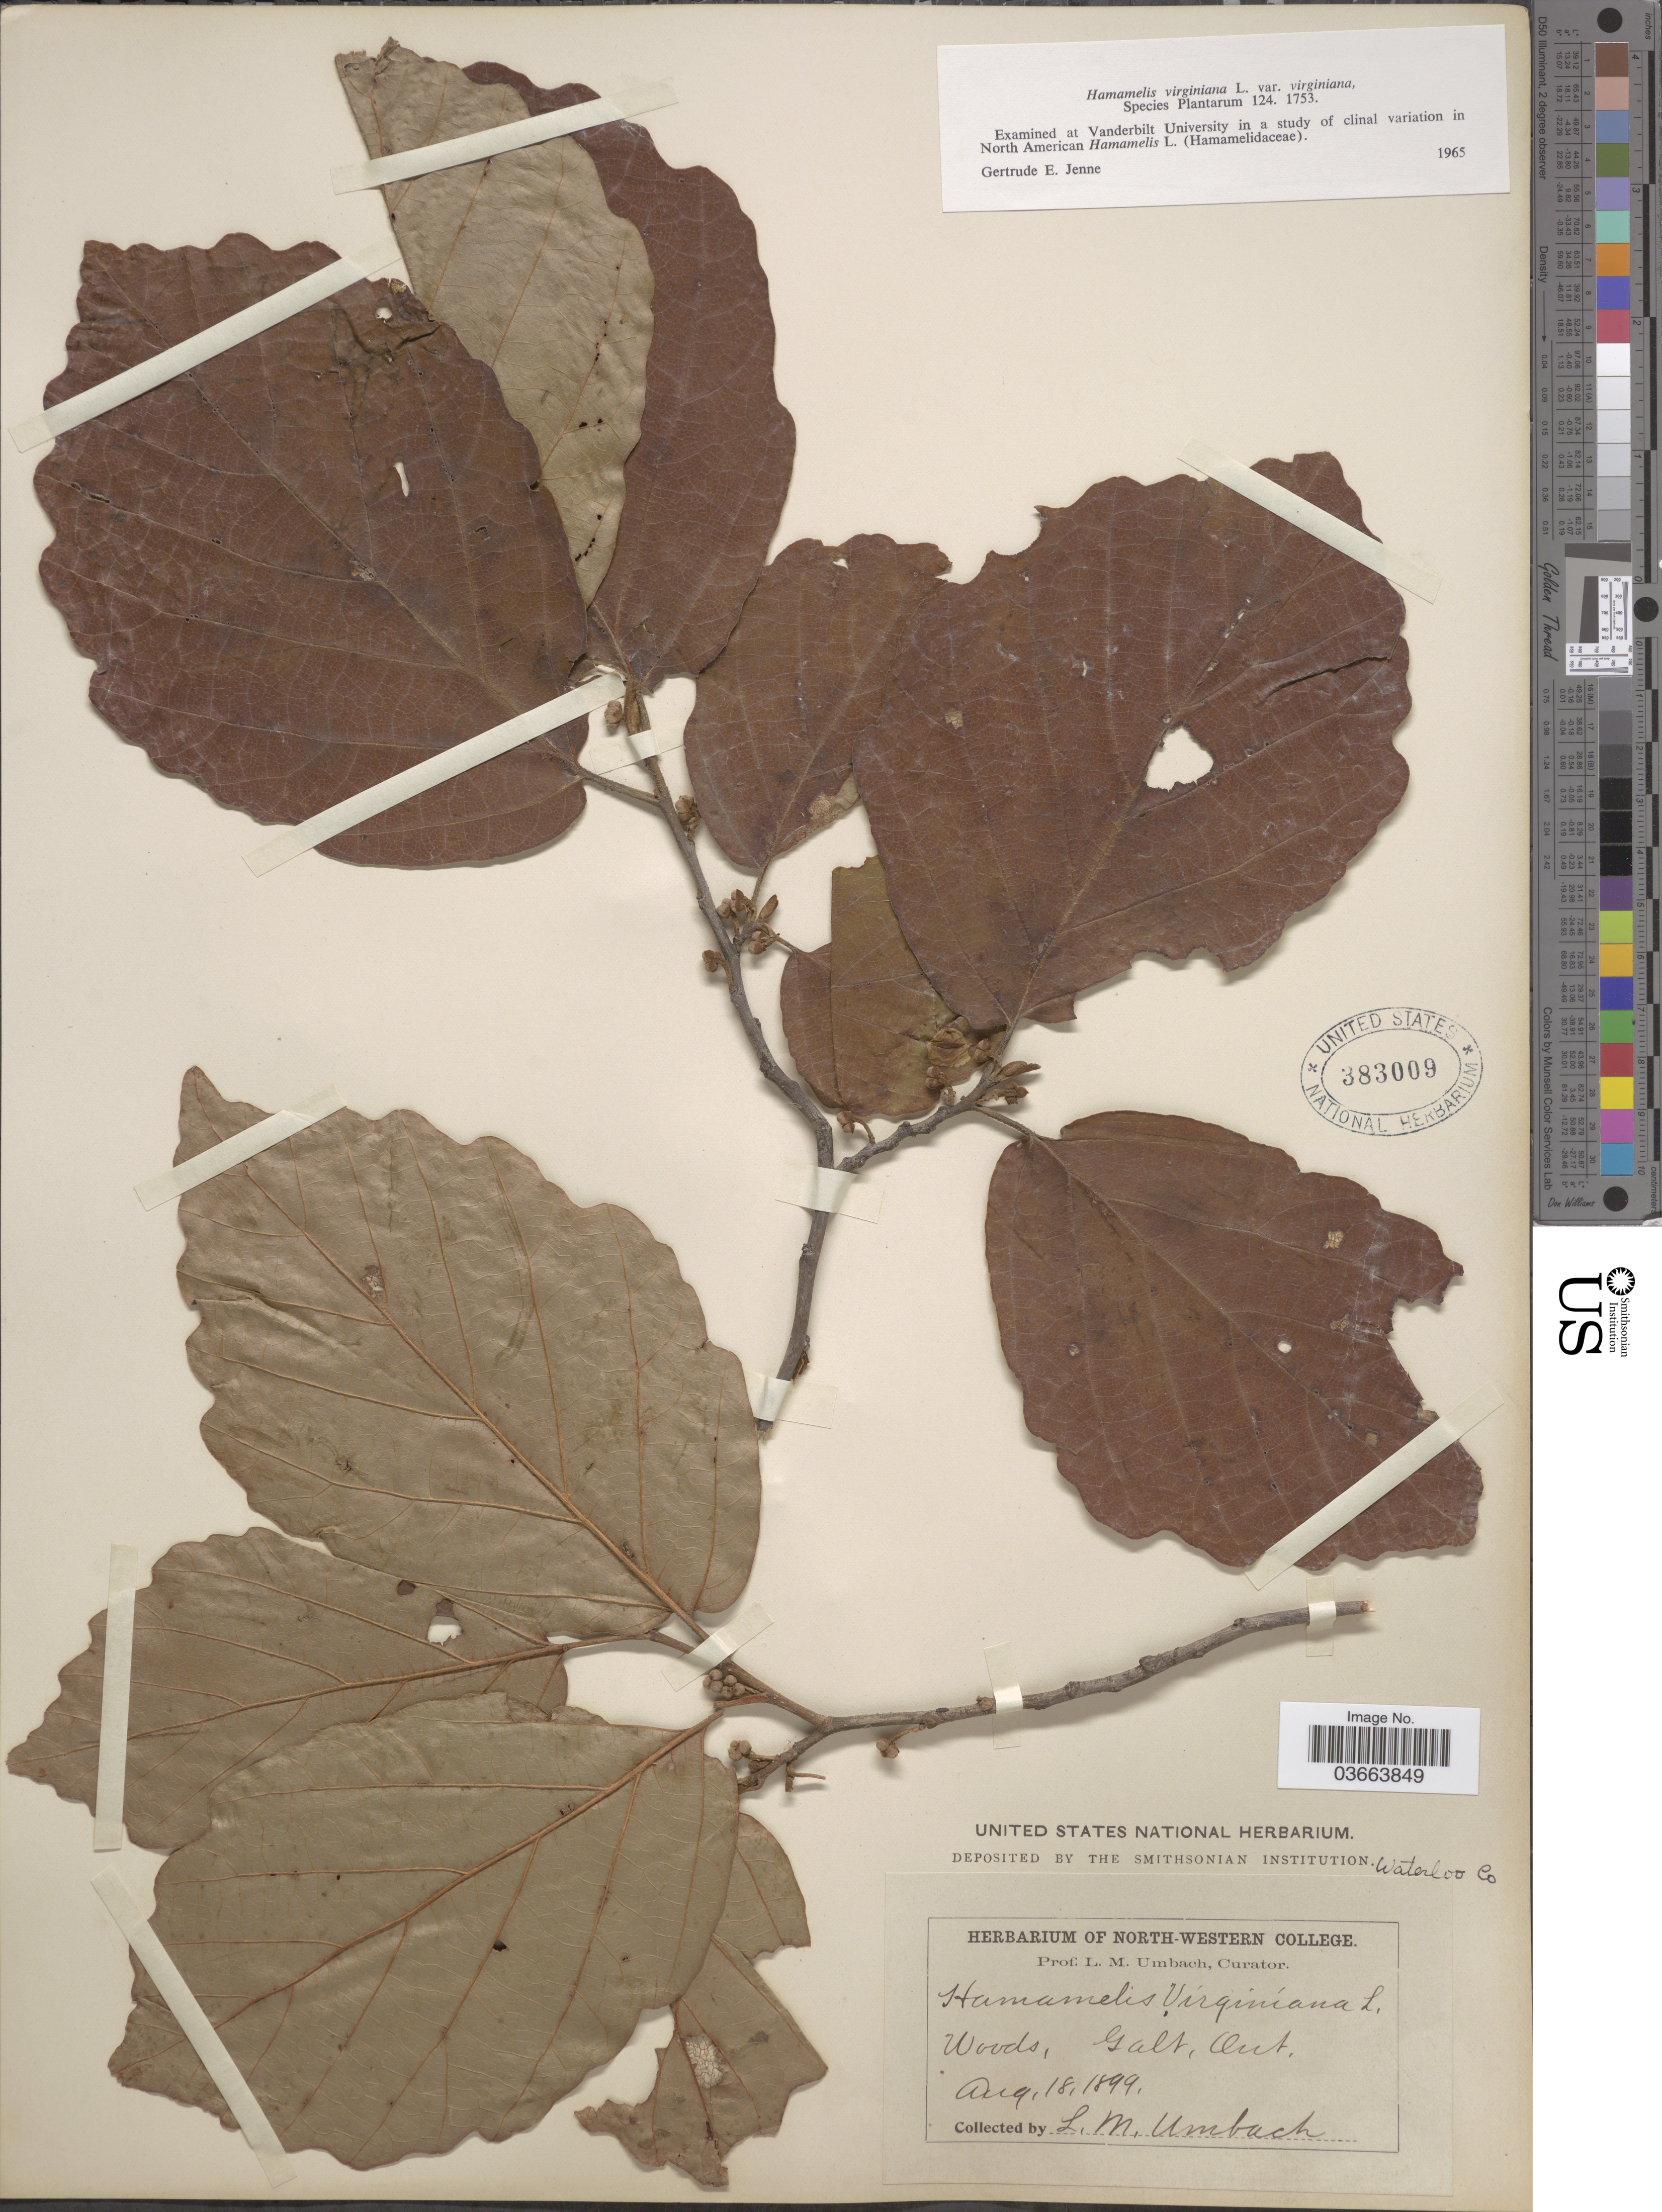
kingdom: Plantae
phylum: Tracheophyta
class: Magnoliopsida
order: Saxifragales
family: Hamamelidaceae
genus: Hamamelis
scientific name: Hamamelis virginiana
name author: L.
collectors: L. M. Umbach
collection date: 1899-08-18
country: Canada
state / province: Ontario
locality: Galt. Waterloo Co.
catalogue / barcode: US 383009